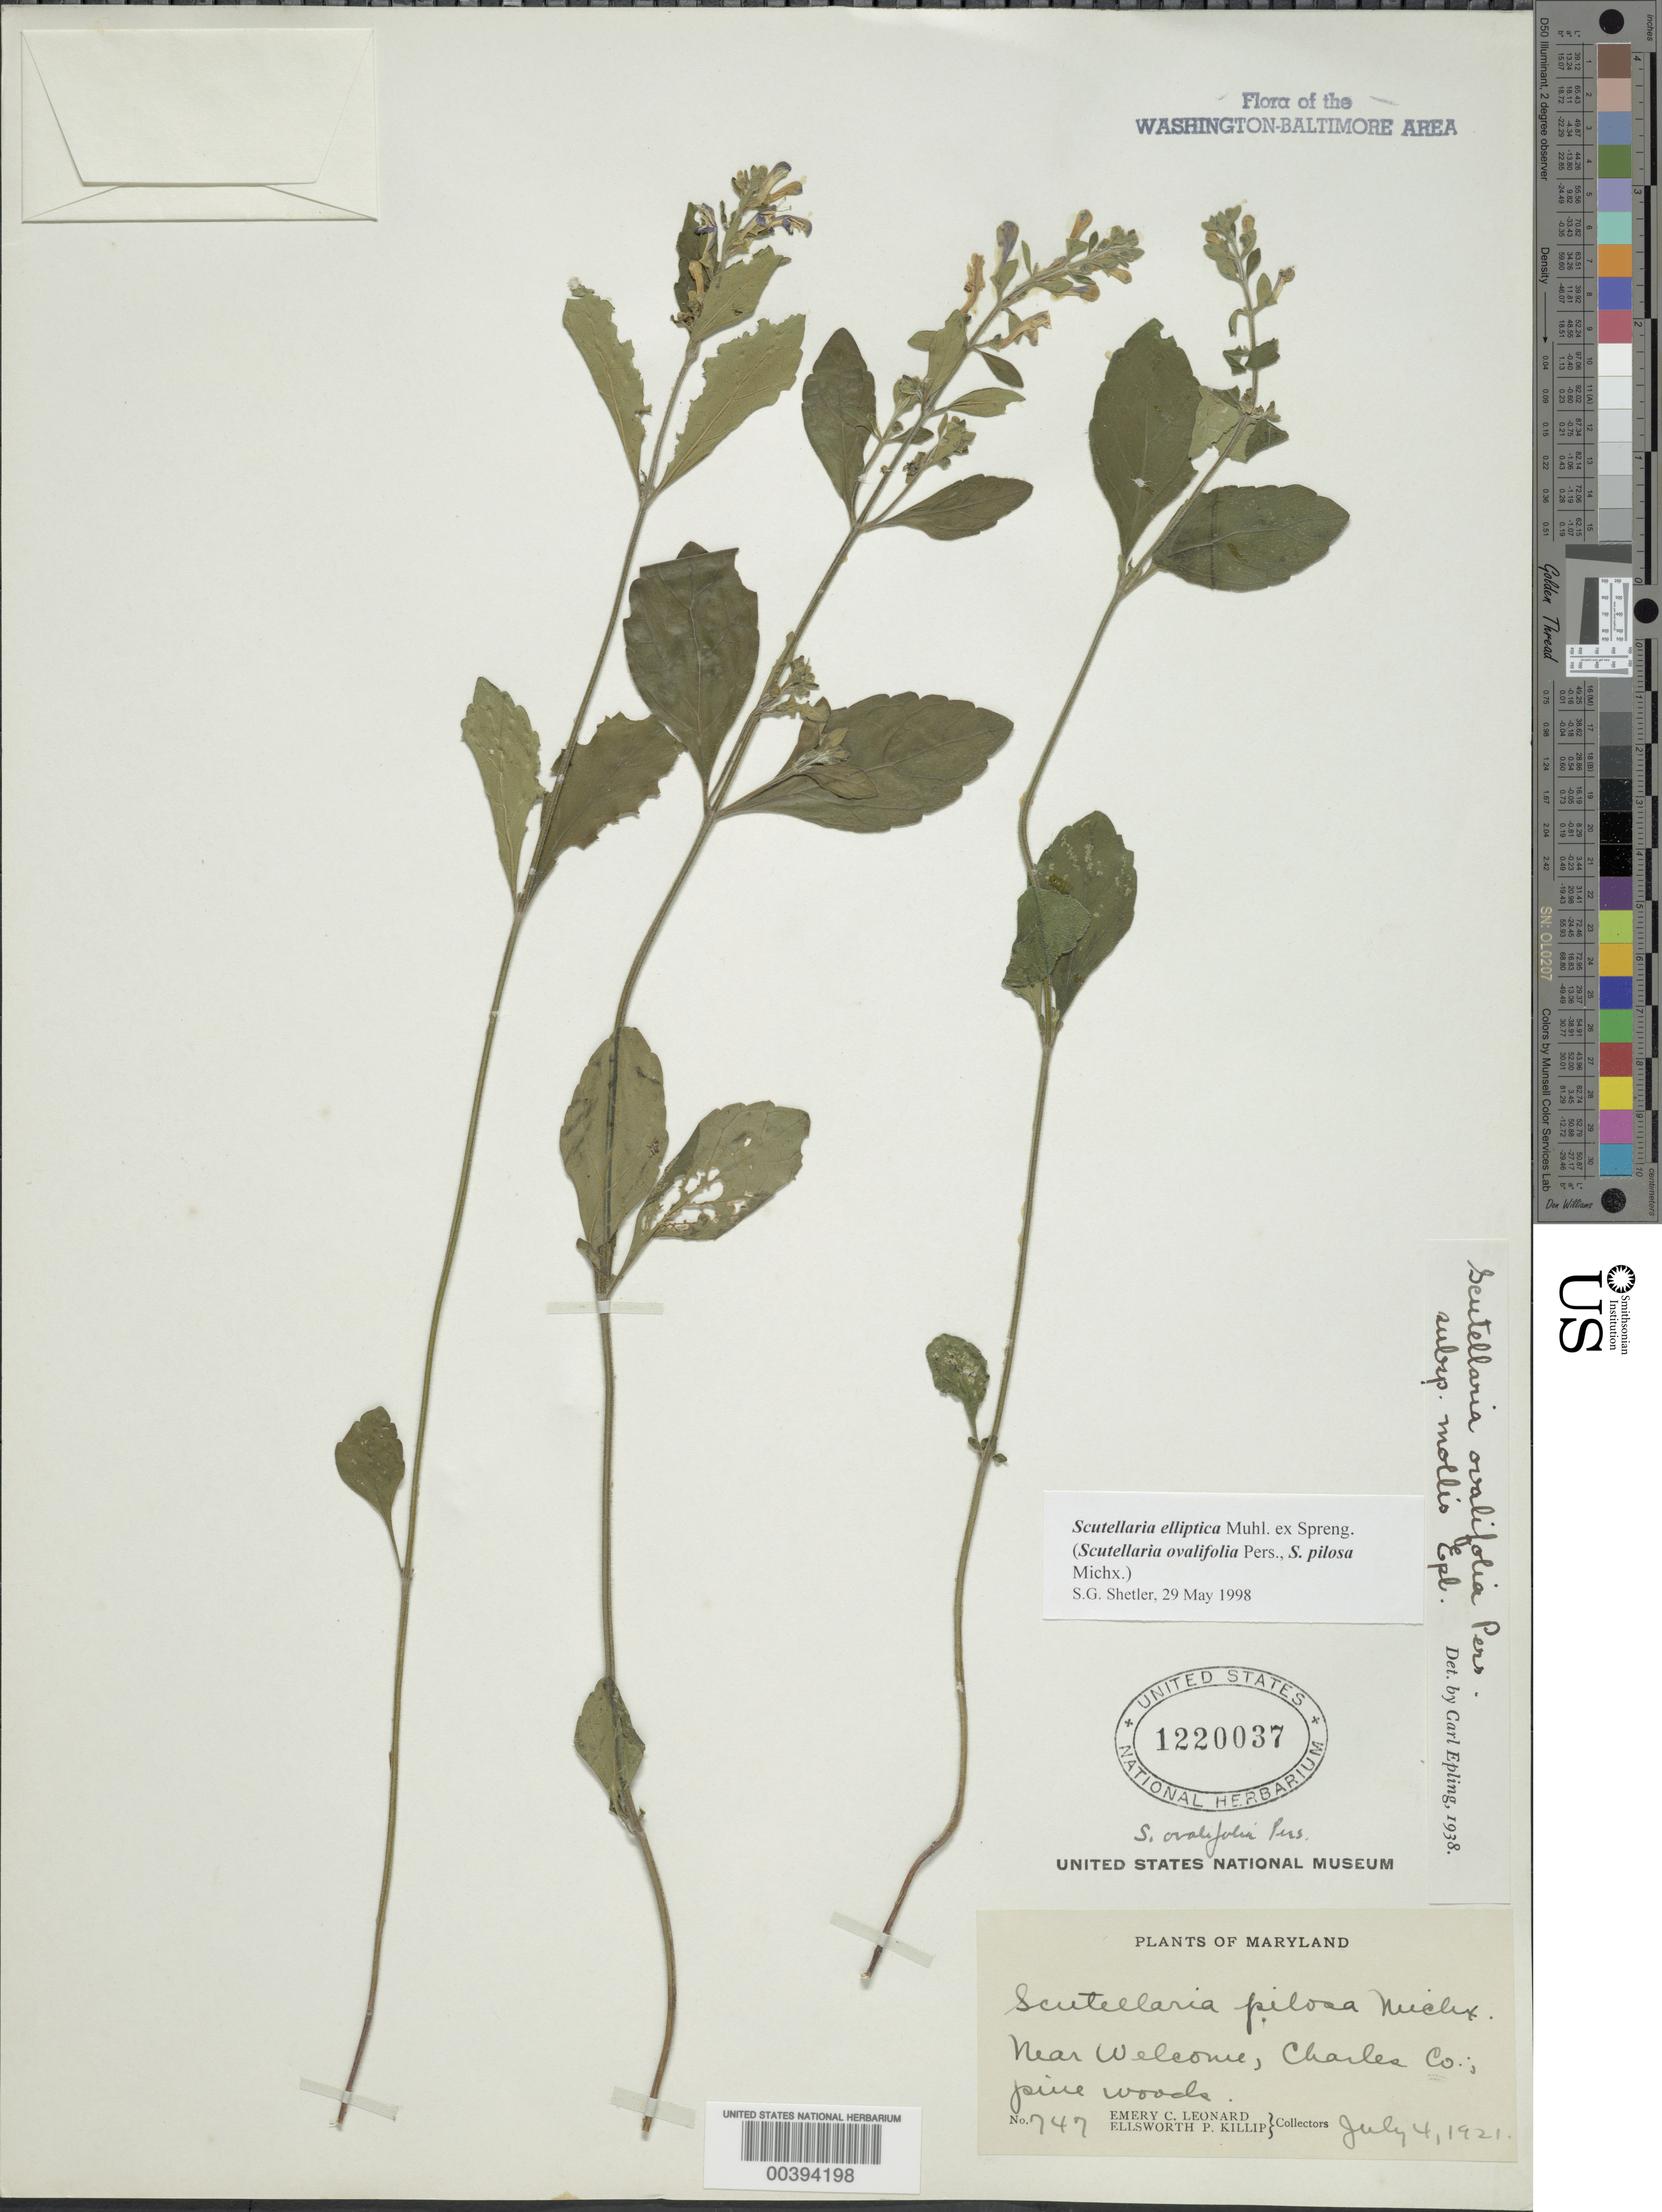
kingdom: Plantae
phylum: Tracheophyta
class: Magnoliopsida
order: Lamiales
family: Lamiaceae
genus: Scutellaria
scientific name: Scutellaria elliptica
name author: Muhl.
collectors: E. C. Leonard & E. P. Killip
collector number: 747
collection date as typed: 04 Jul 1921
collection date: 1921-07-04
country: United States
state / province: Maryland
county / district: Charles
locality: Near Welcome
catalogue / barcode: US 1220037